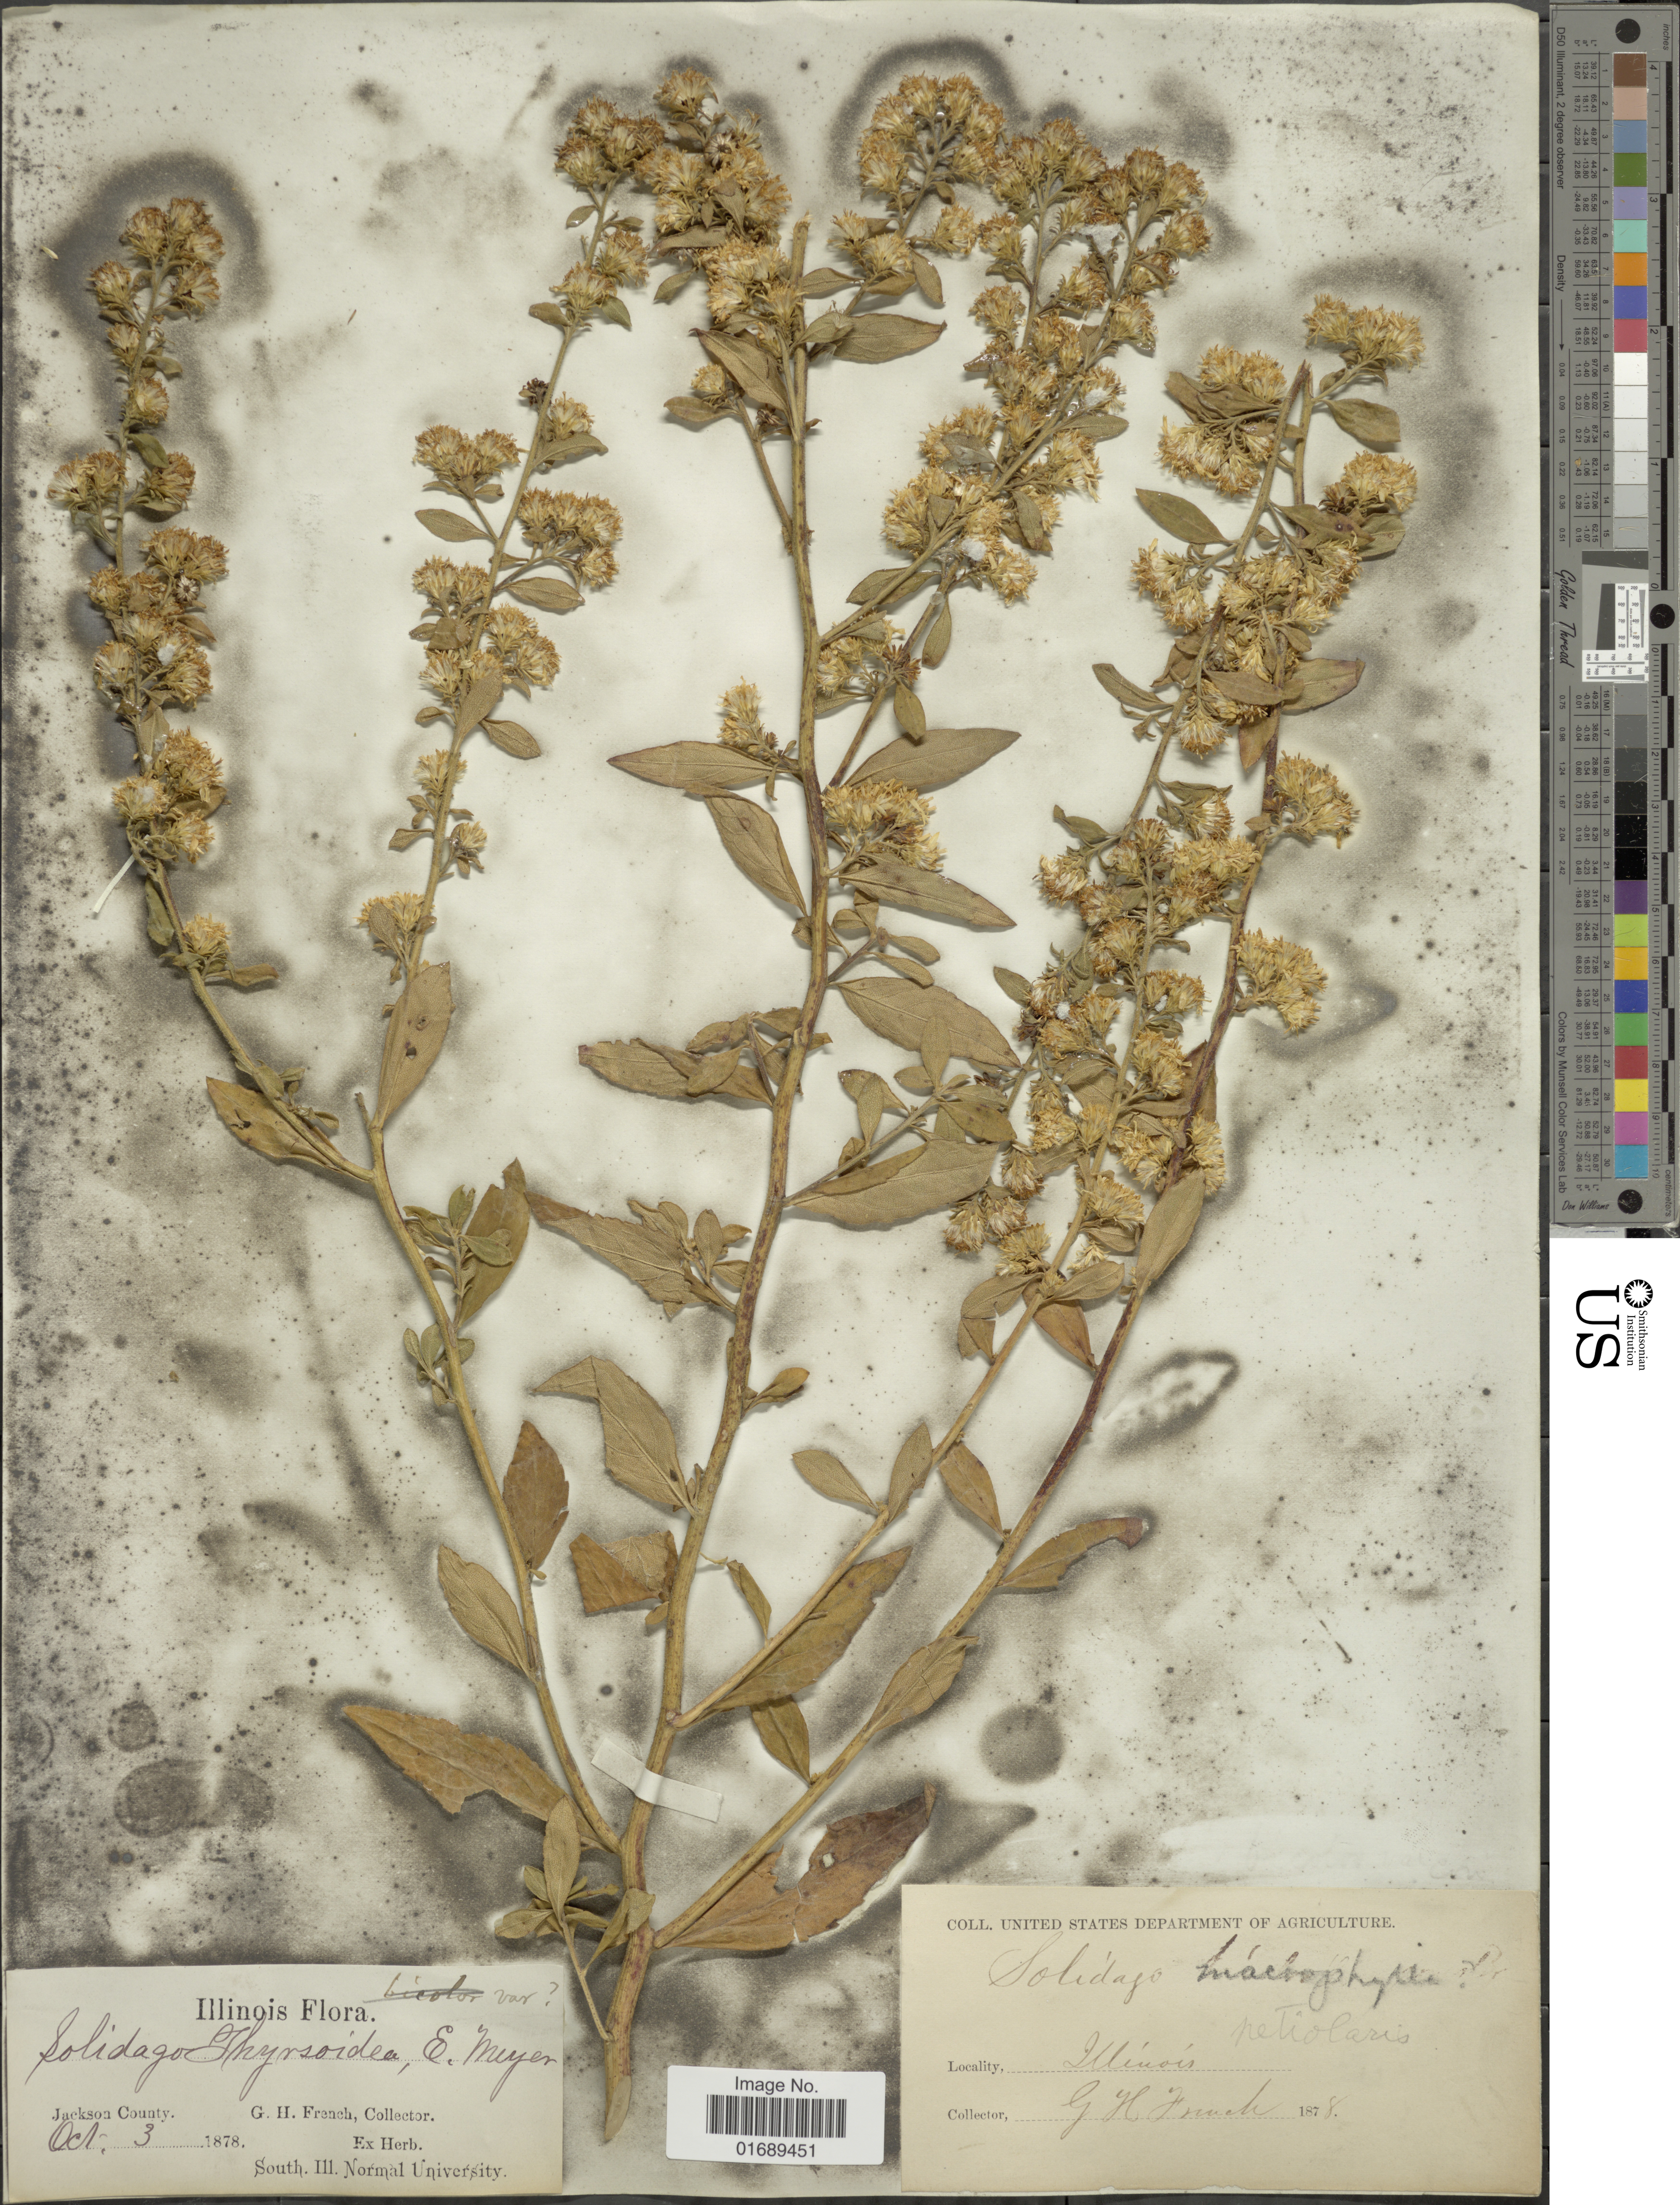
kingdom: Plantae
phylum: Tracheophyta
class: Magnoliopsida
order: Asterales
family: Asteraceae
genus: Solidago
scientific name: Solidago petiolaris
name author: Aiton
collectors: G. H. French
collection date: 1878-10-03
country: United States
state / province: Illinois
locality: Jackson County